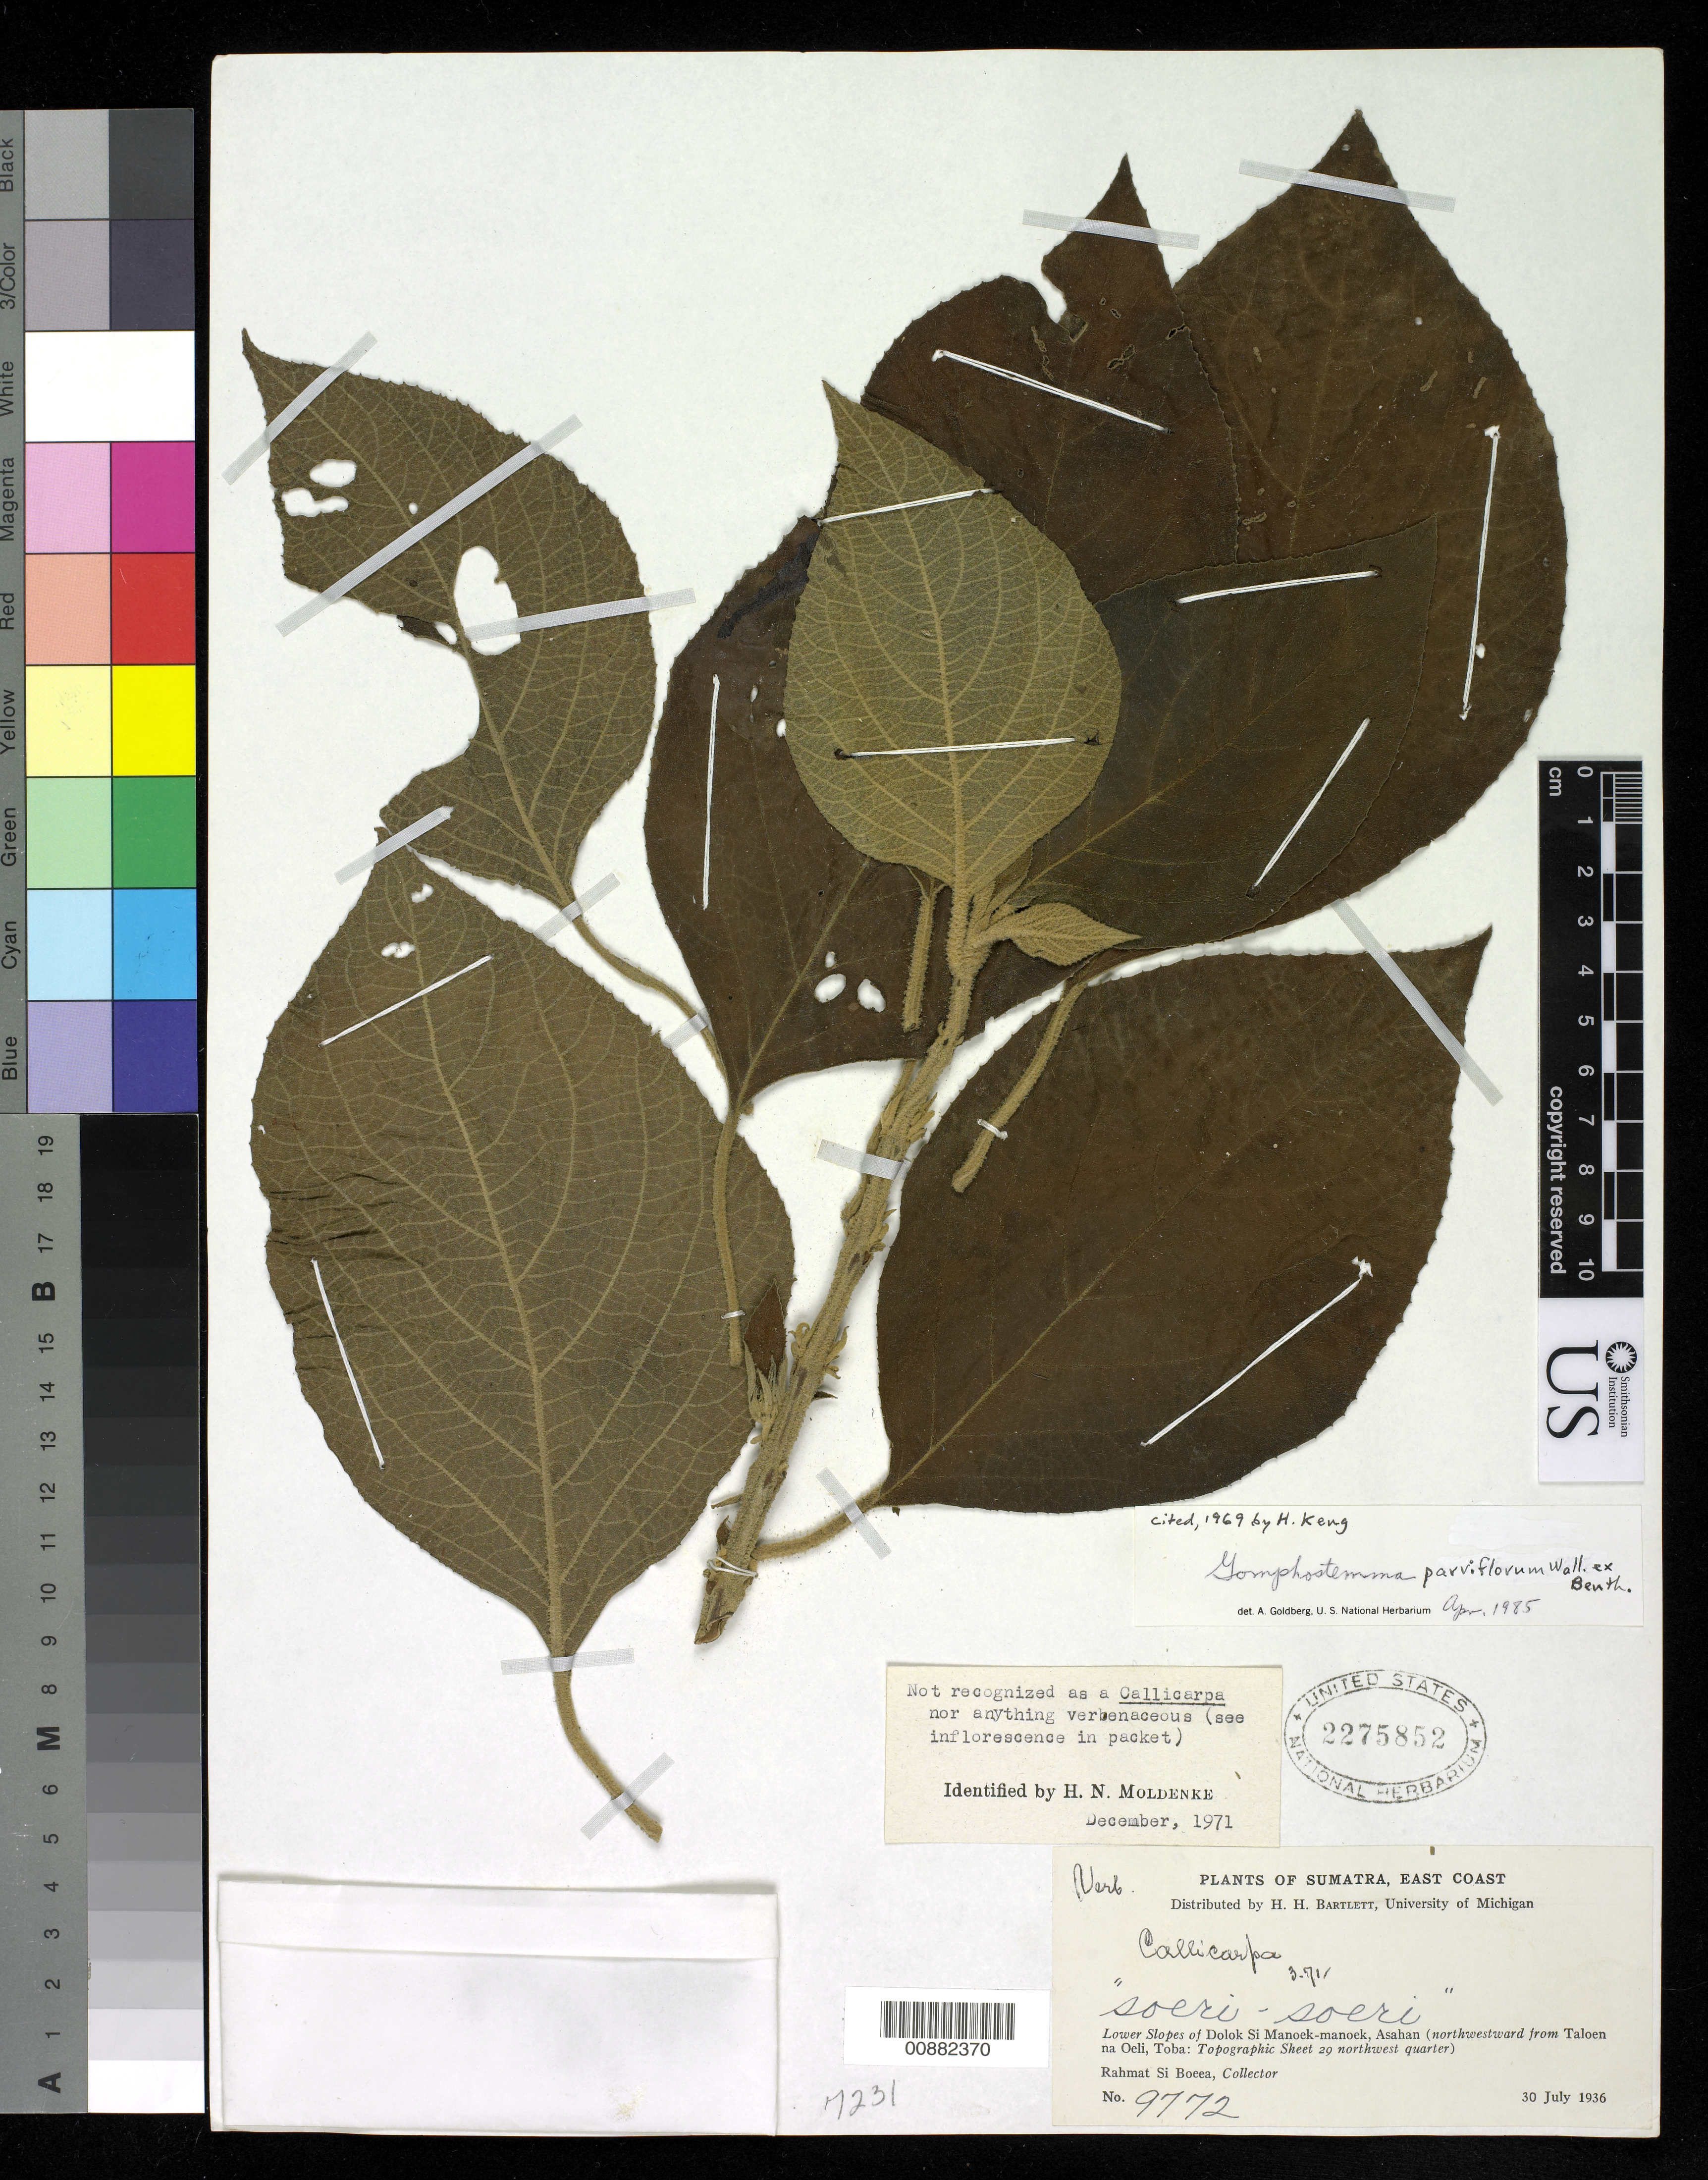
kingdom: Plantae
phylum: Tracheophyta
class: Magnoliopsida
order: Lamiales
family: Lamiaceae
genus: Gomphostemma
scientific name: Gomphostemma parviflorum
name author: Wall. ex Benth.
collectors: Rahmat Si Boeea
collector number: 9772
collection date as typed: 30 Jul 1936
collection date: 1936-07-30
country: Indonesia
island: Sumatra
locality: Lower slopes of Dolok Si Manoek-manoek, Asahan (NW from Taloen na Oeli, Toba: Topographic Sheet 29 NW quarter)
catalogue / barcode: US 2275852